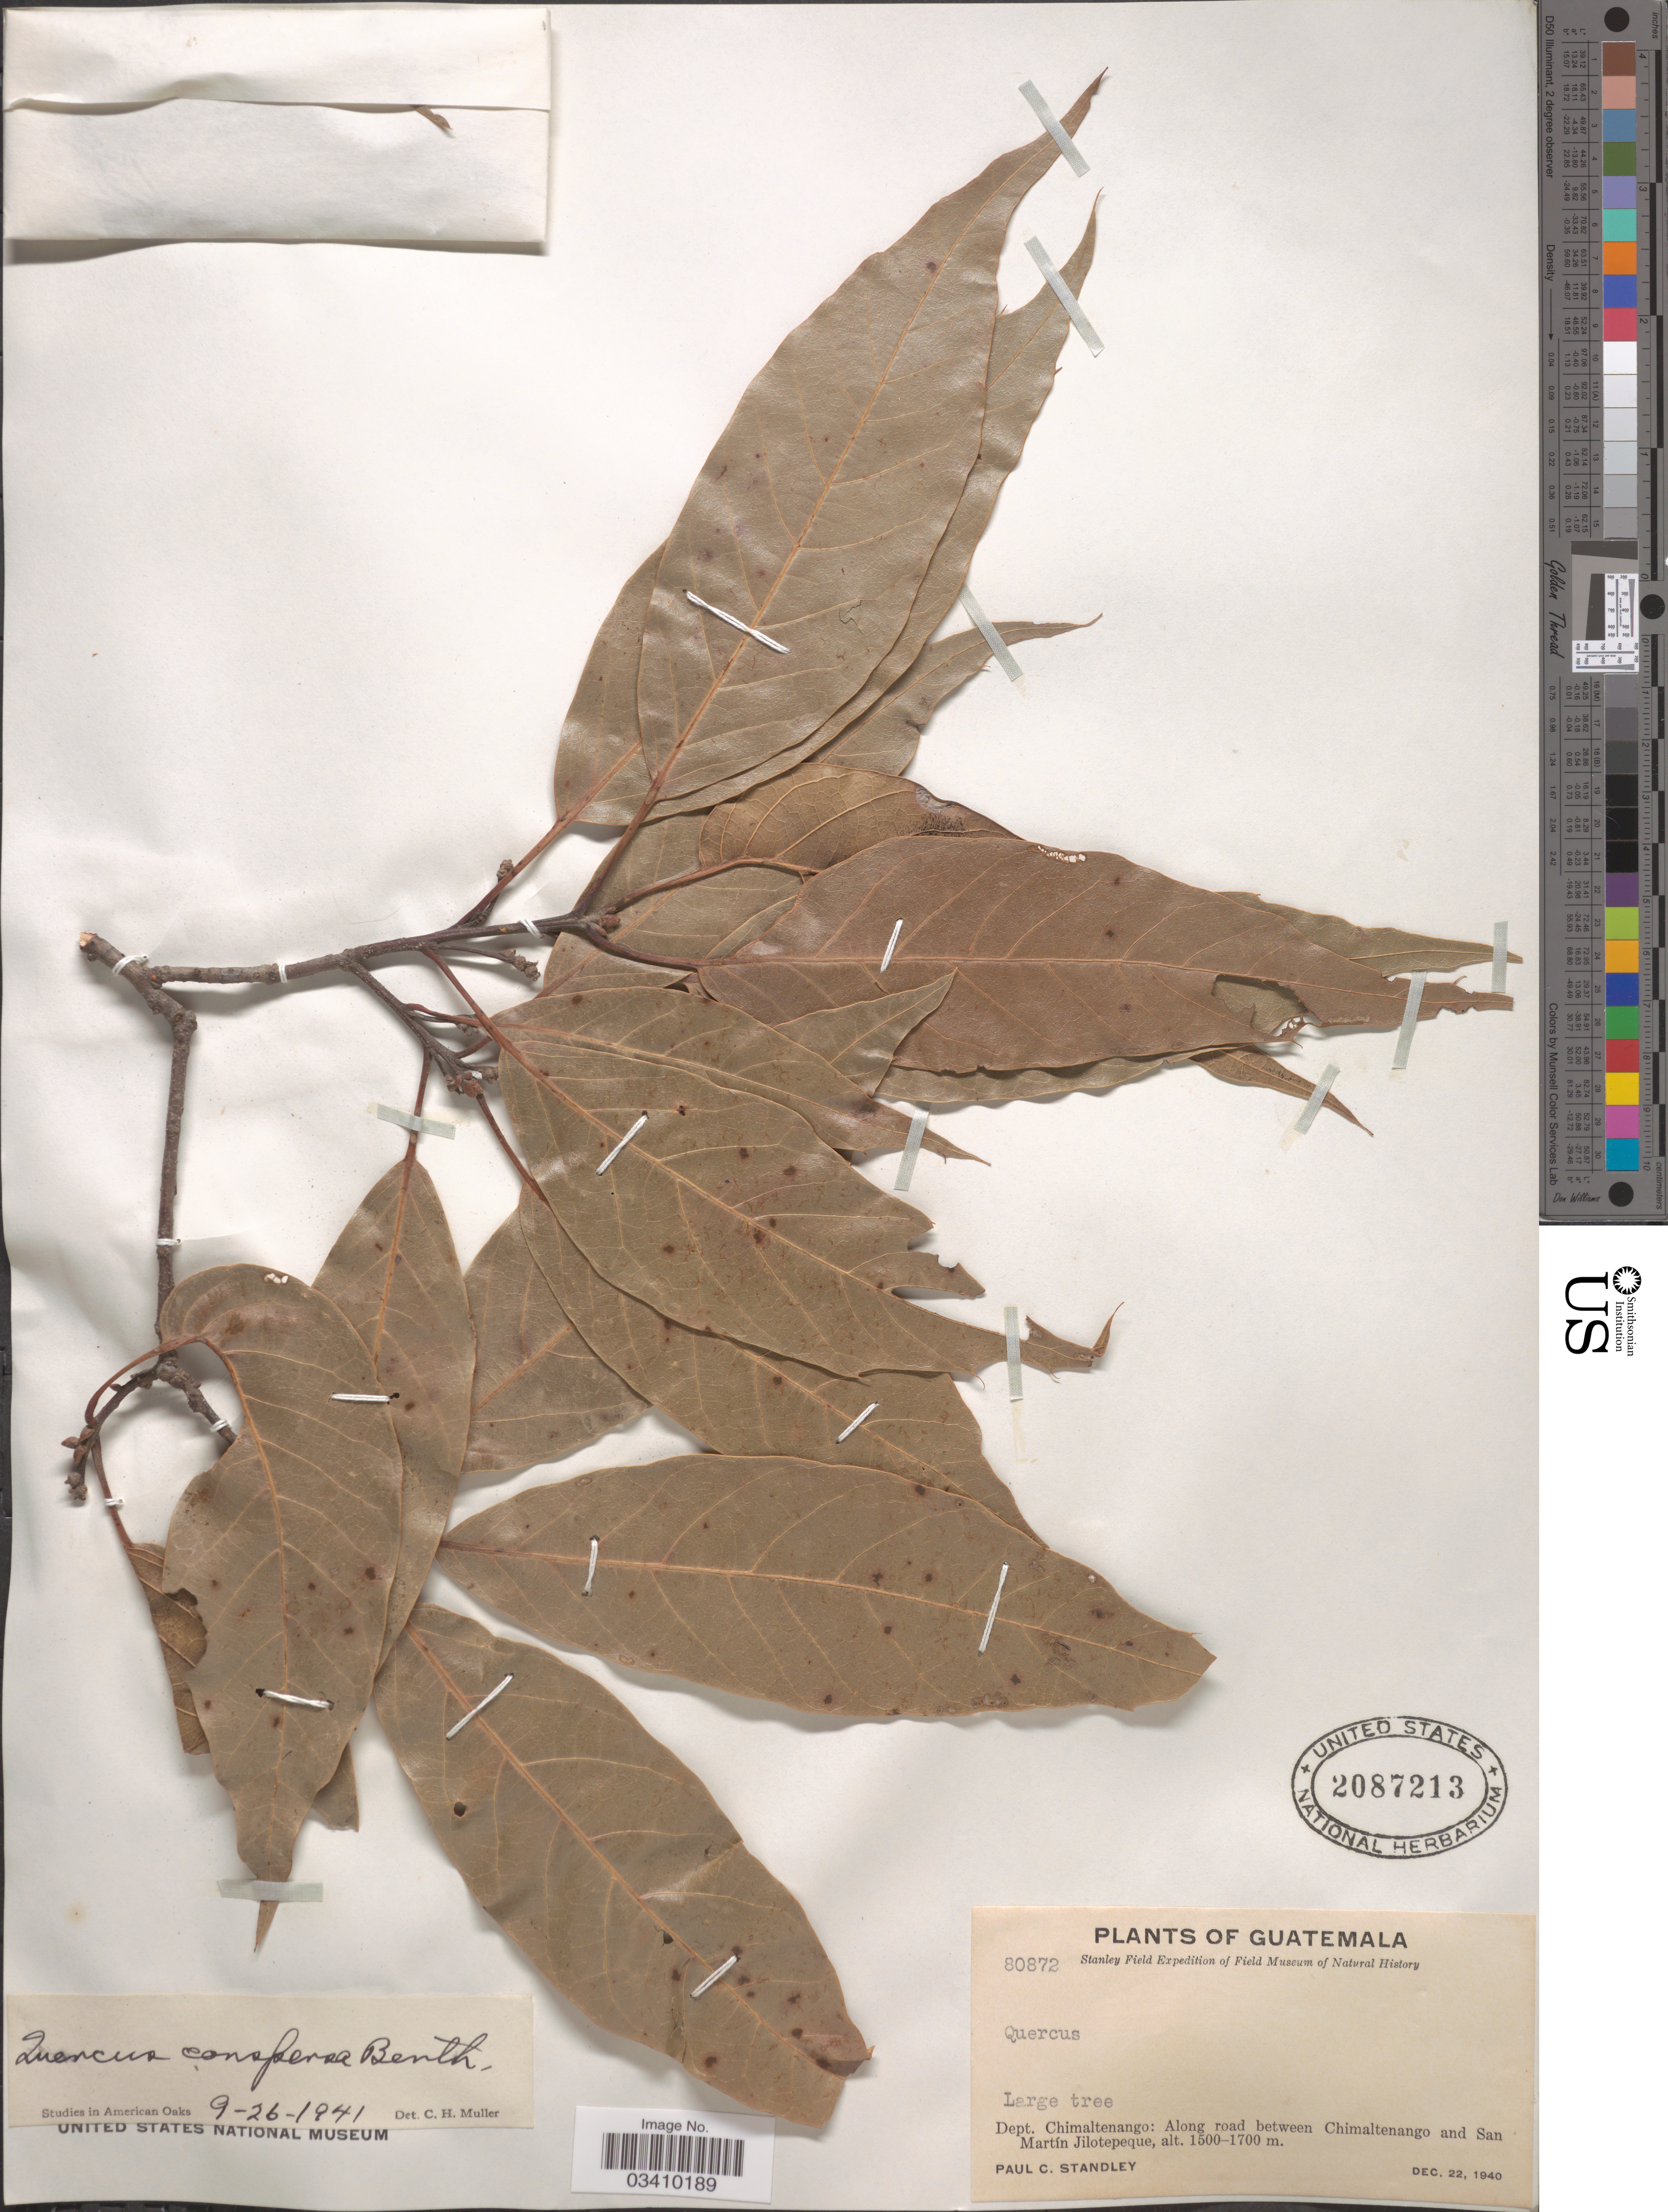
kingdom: Plantae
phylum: Tracheophyta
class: Magnoliopsida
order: Fagales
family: Fagaceae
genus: Quercus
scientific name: Quercus conspersa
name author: Benth.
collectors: P. C. Standley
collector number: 80872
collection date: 1940-12-22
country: Guatemala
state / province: Chimaltenango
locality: Dept. Chimaltenango: Along road between Chimaltenango and San Martín Jilotepeque.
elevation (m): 1500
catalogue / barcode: US 2087213